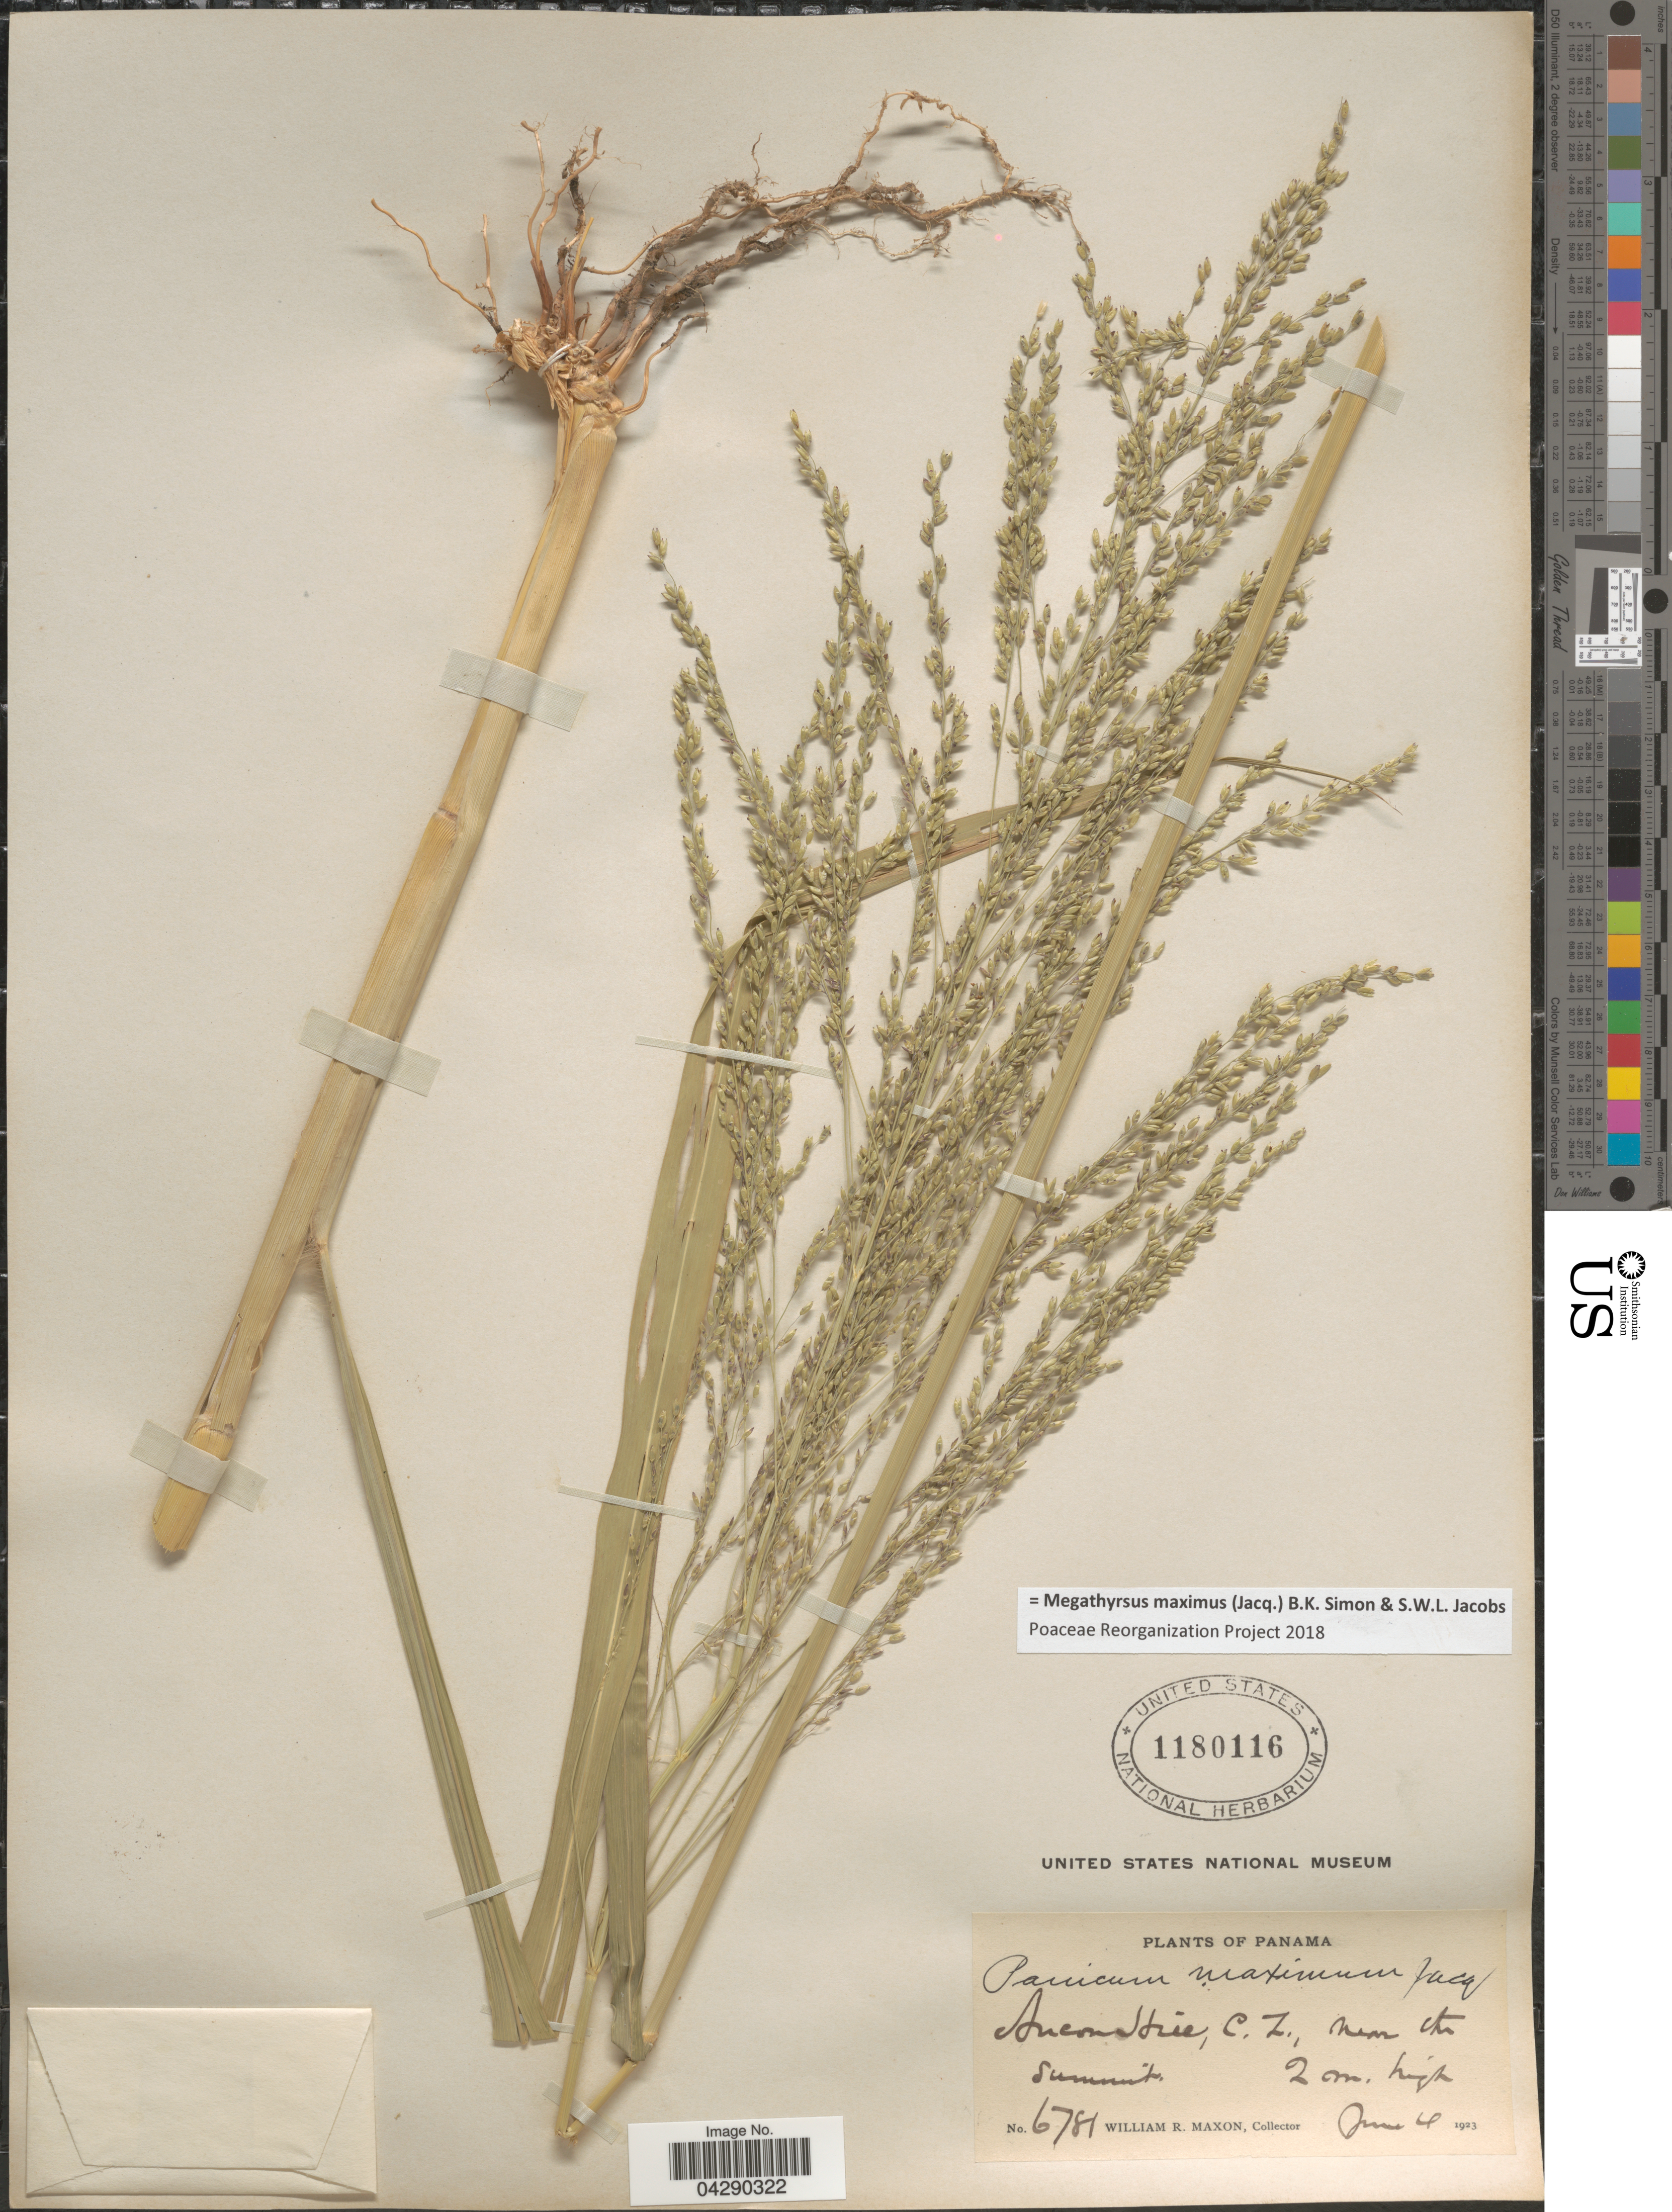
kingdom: Plantae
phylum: Tracheophyta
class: Liliopsida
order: Poales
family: Poaceae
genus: Megathyrsus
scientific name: Megathyrsus maximus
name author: (Jacq.) B.K. Simon & S.W.L. Jacobs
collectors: W. R. Maxon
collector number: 6781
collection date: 1923-06-04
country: Panama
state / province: Colón / Panamá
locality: Ancon Hill, C. Z., near the summit.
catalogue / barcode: US 1180116